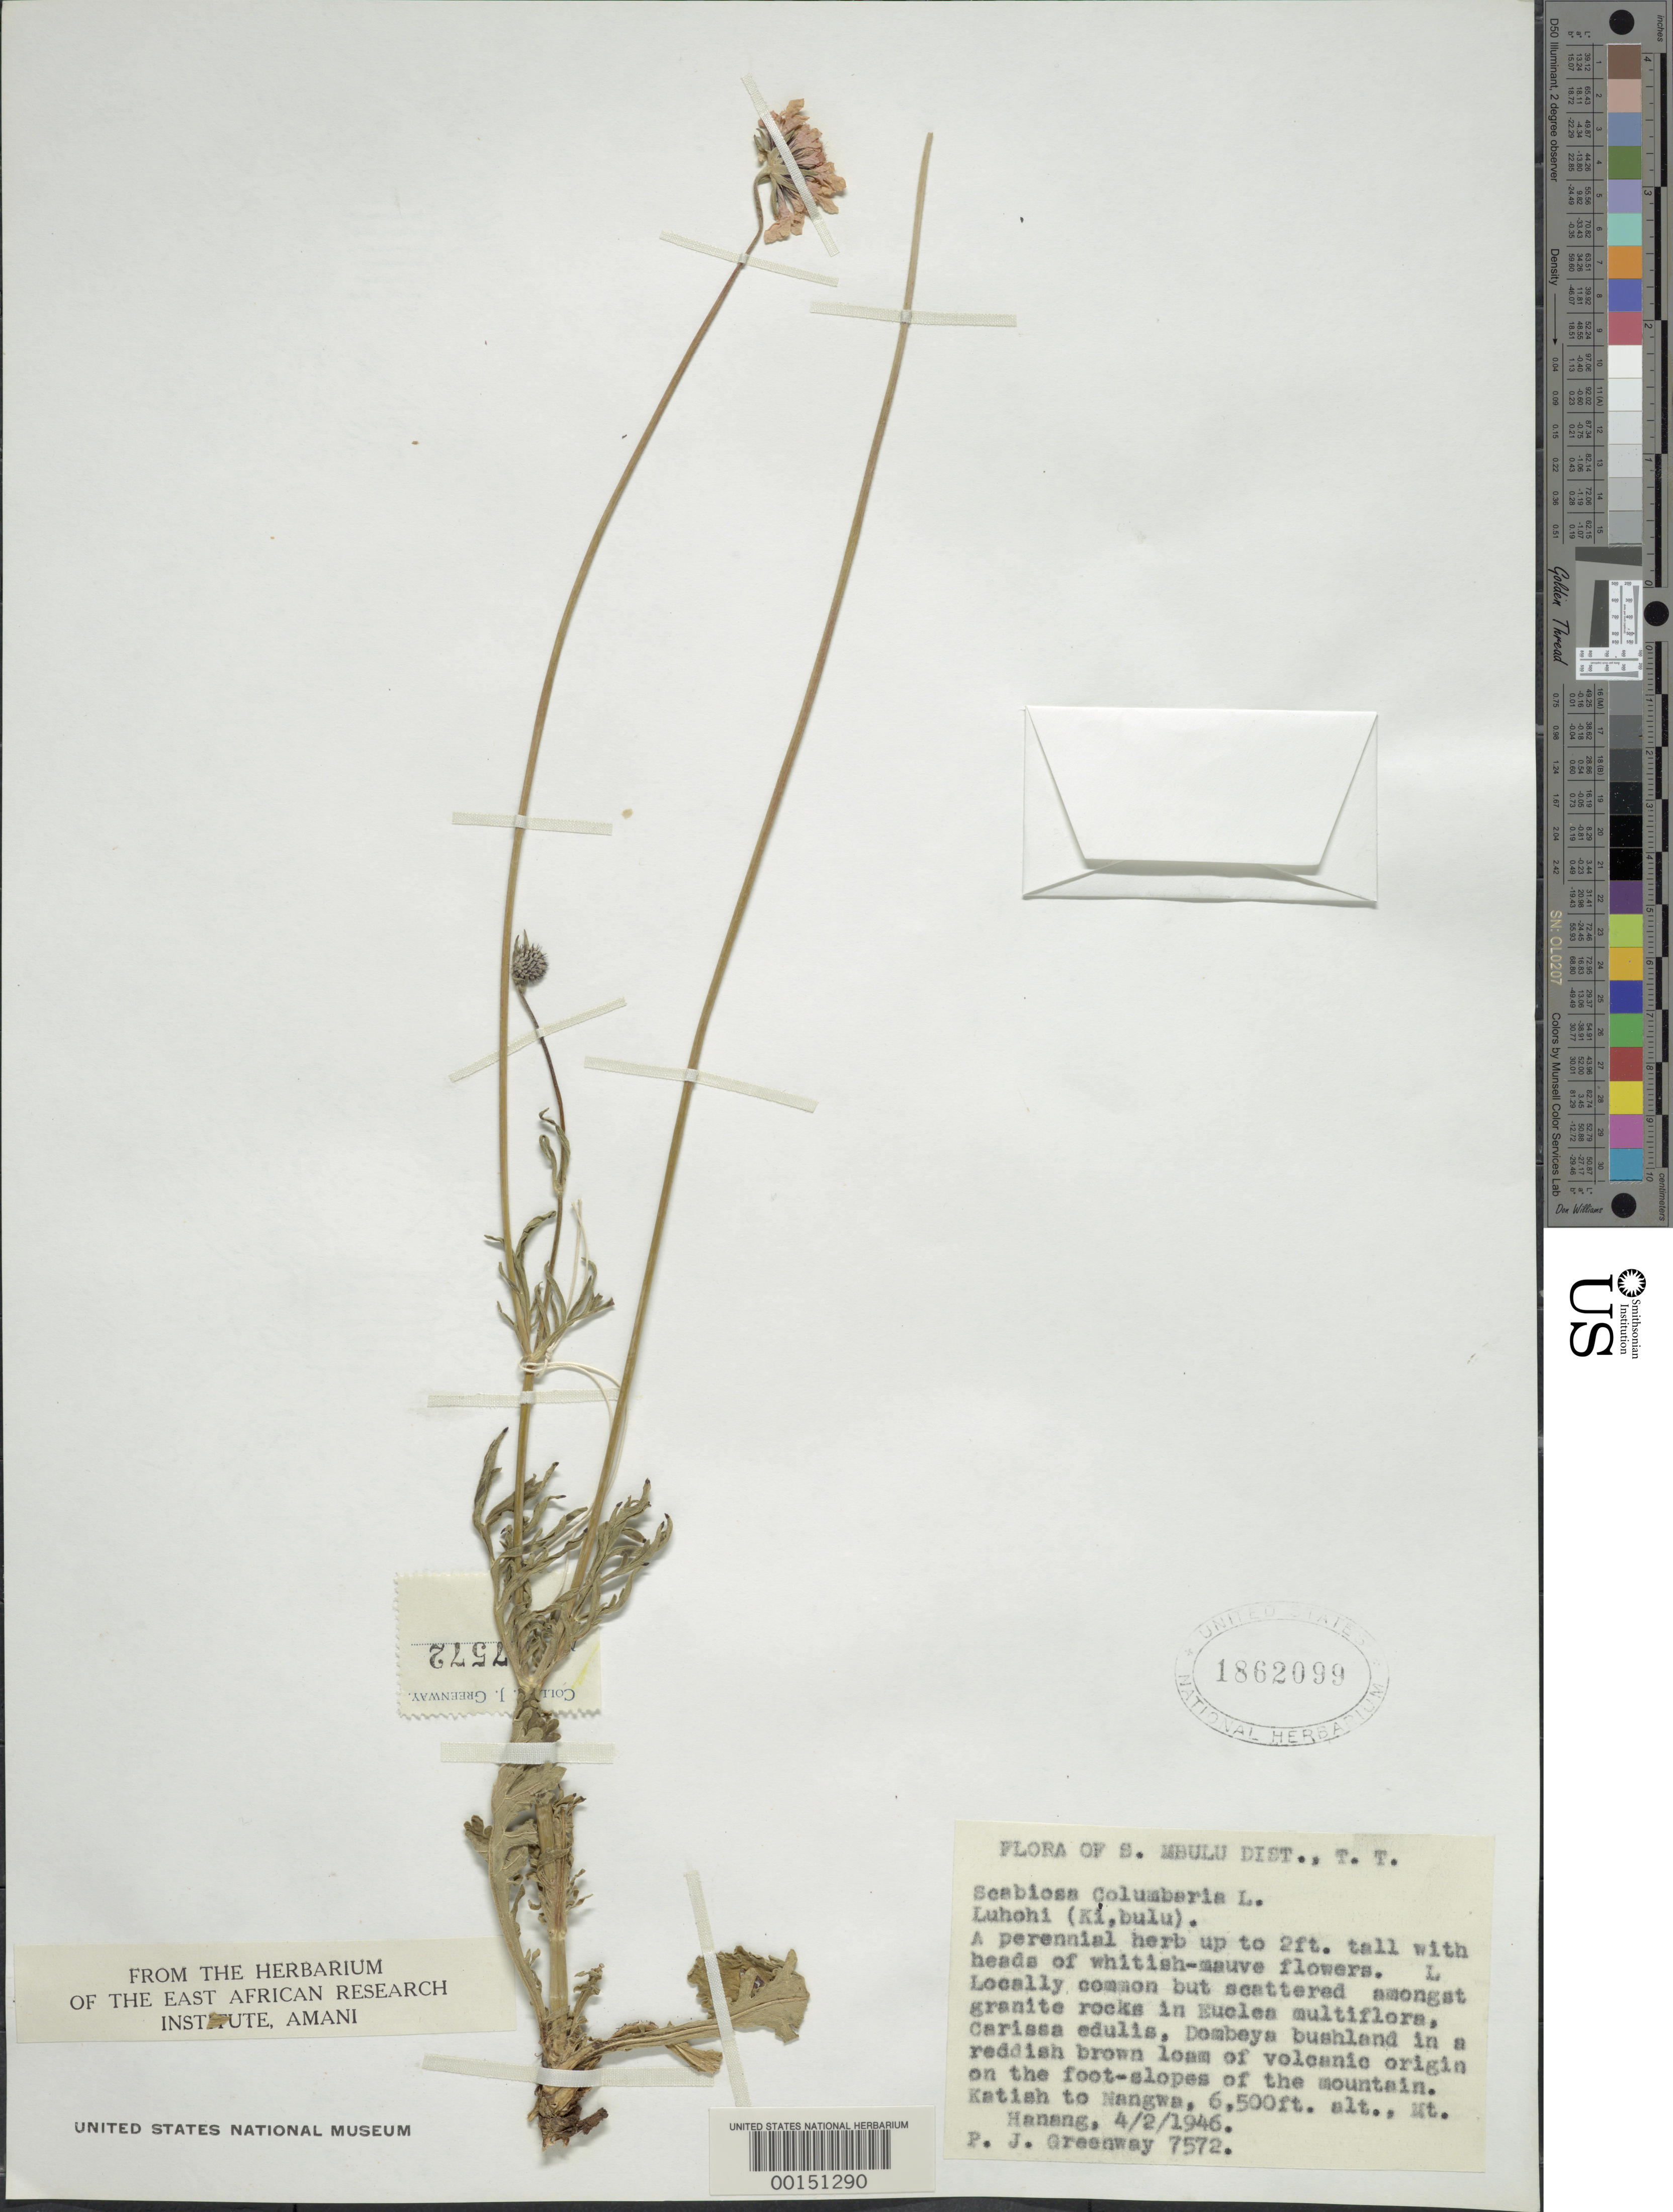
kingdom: Plantae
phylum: Tracheophyta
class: Magnoliopsida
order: Dipsacales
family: Caprifoliaceae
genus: Scabiosa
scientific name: Scabiosa columbaria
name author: L.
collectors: P. J. Greenway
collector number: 7572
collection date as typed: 04 Feb 1946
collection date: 1946-02-04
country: Tanzania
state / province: Arusha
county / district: Mbulu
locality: Mbulu Dist., Katish to Nangwa. [Country: Zambia?]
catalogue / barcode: US 1862099